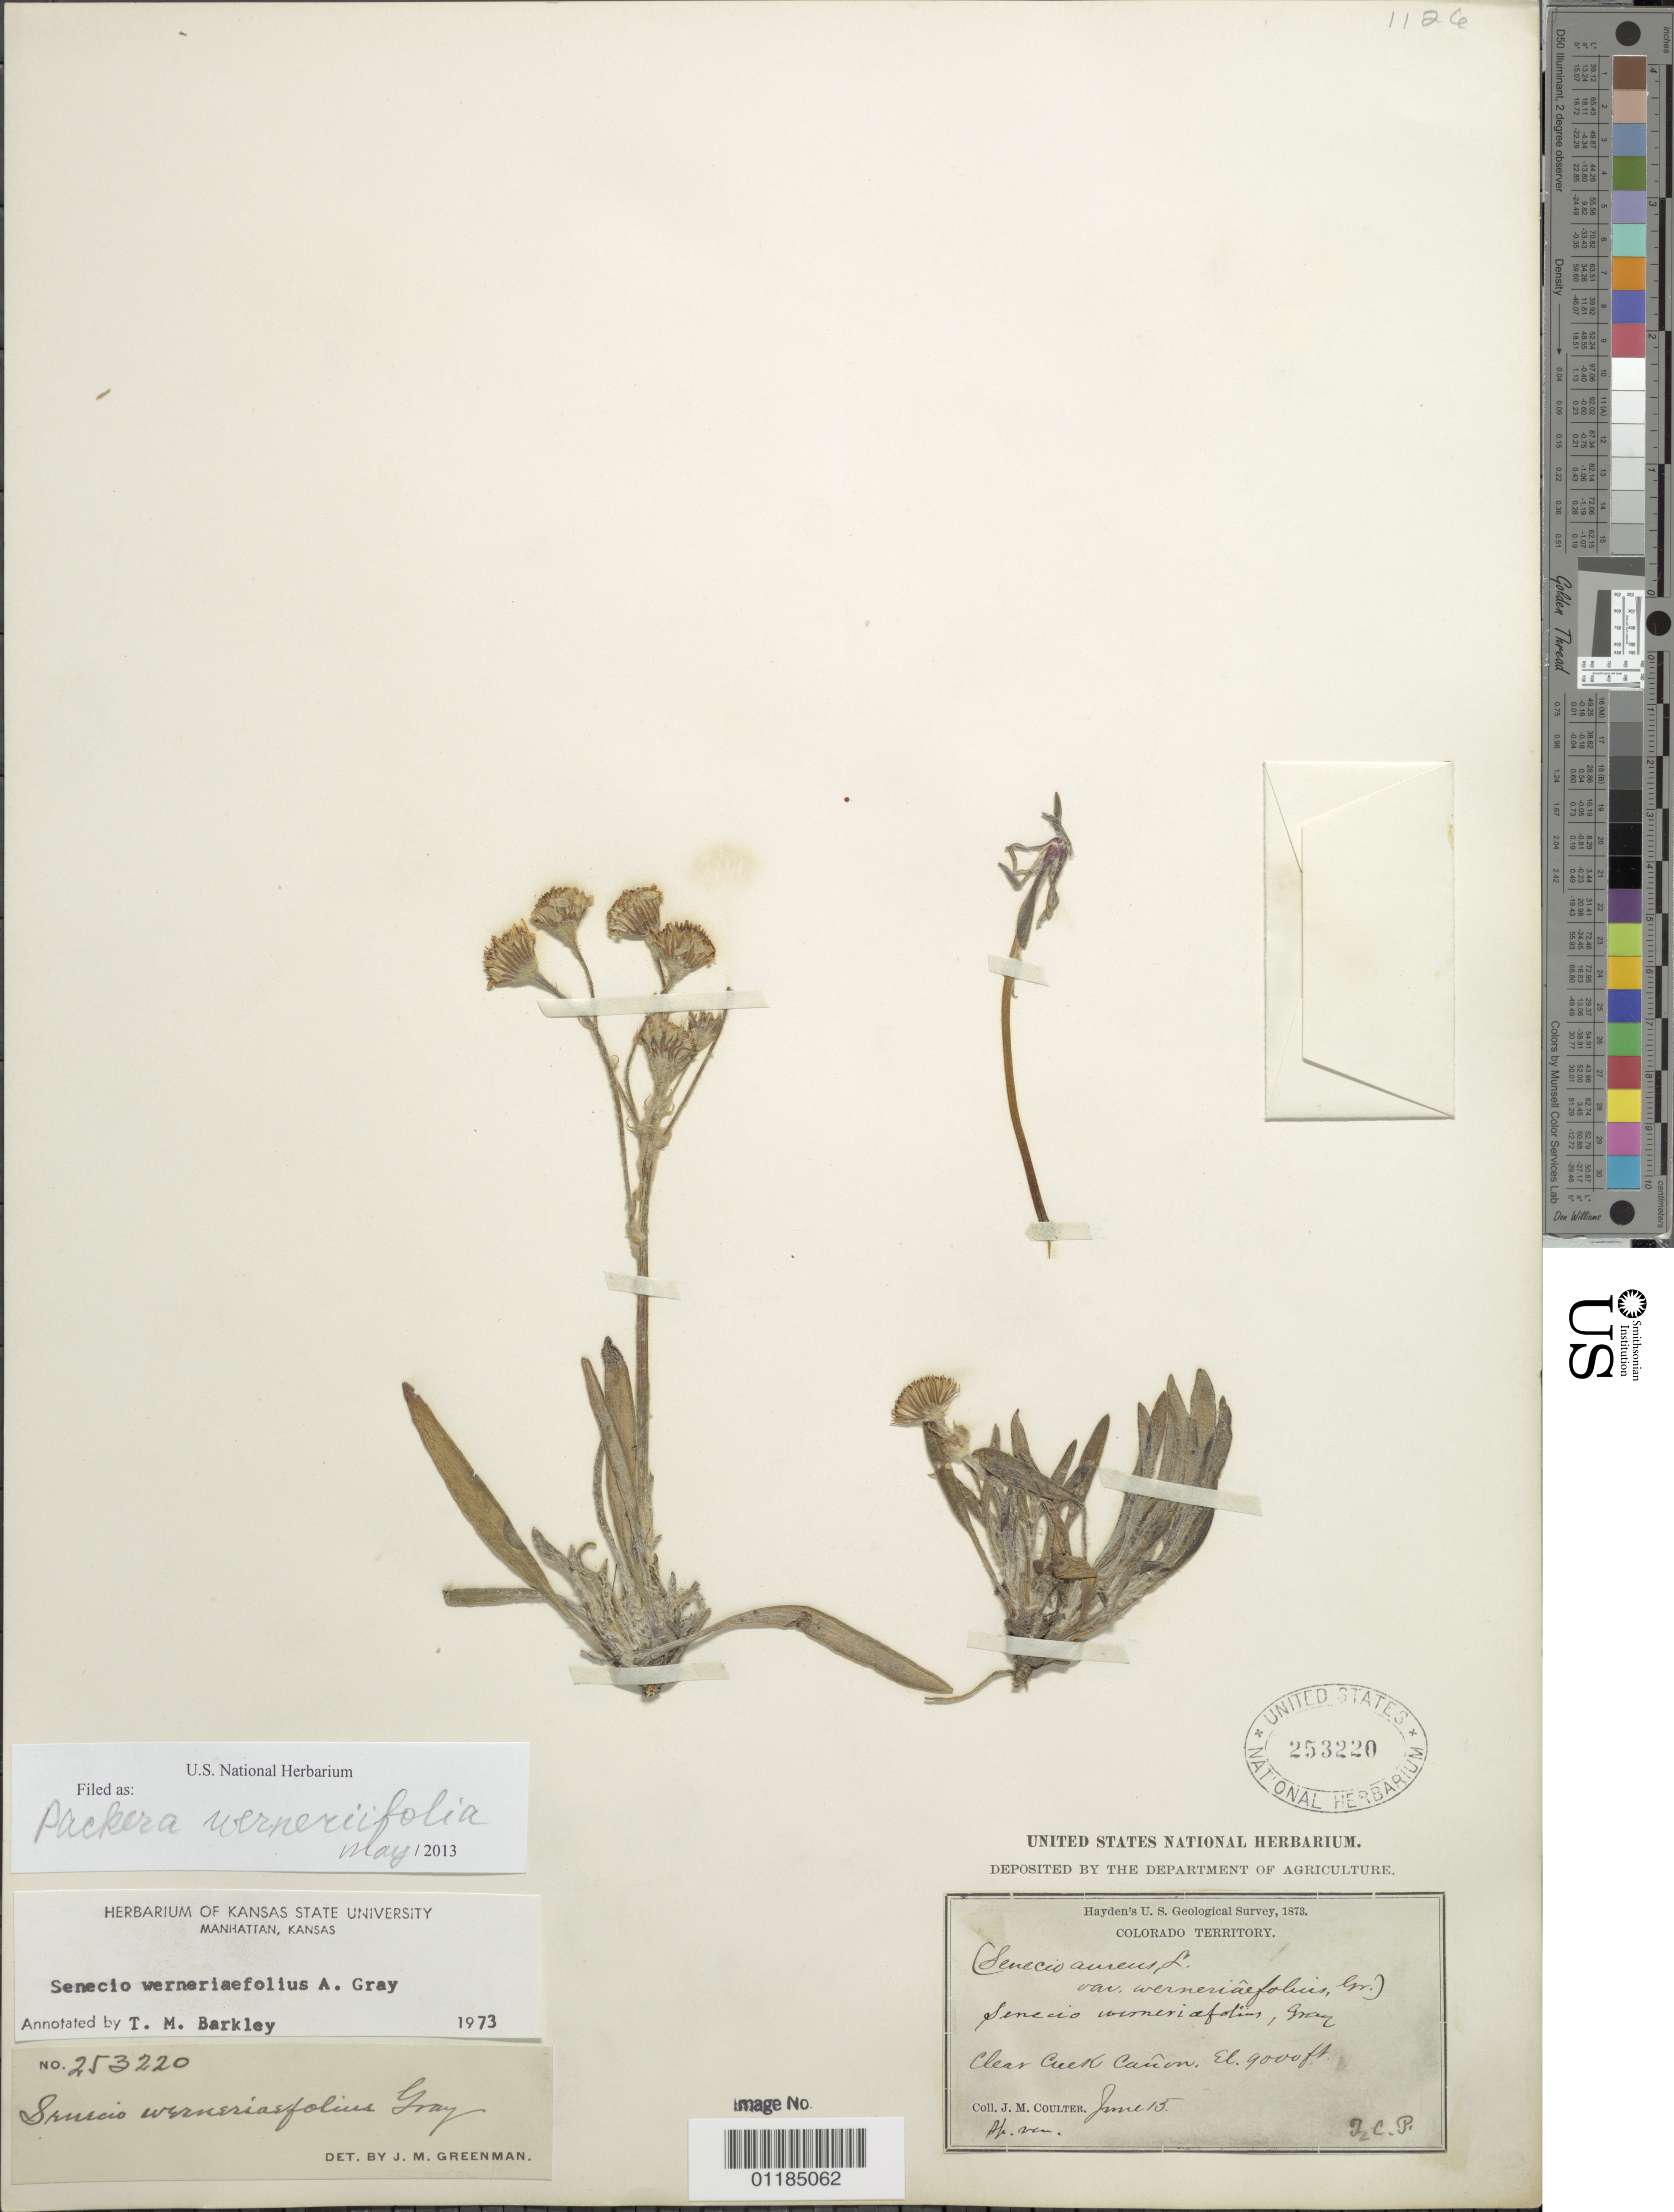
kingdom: Plantae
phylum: Tracheophyta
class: Magnoliopsida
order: Asterales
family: Asteraceae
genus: Packera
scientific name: Packera werneriifolia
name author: (A. Gray) W.A. Weber & Á. Löve ex Trock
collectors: J. M. Coulter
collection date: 1873-06-15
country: United States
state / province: Colorado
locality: Clear Creek Canyon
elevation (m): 2743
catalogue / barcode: US 253220